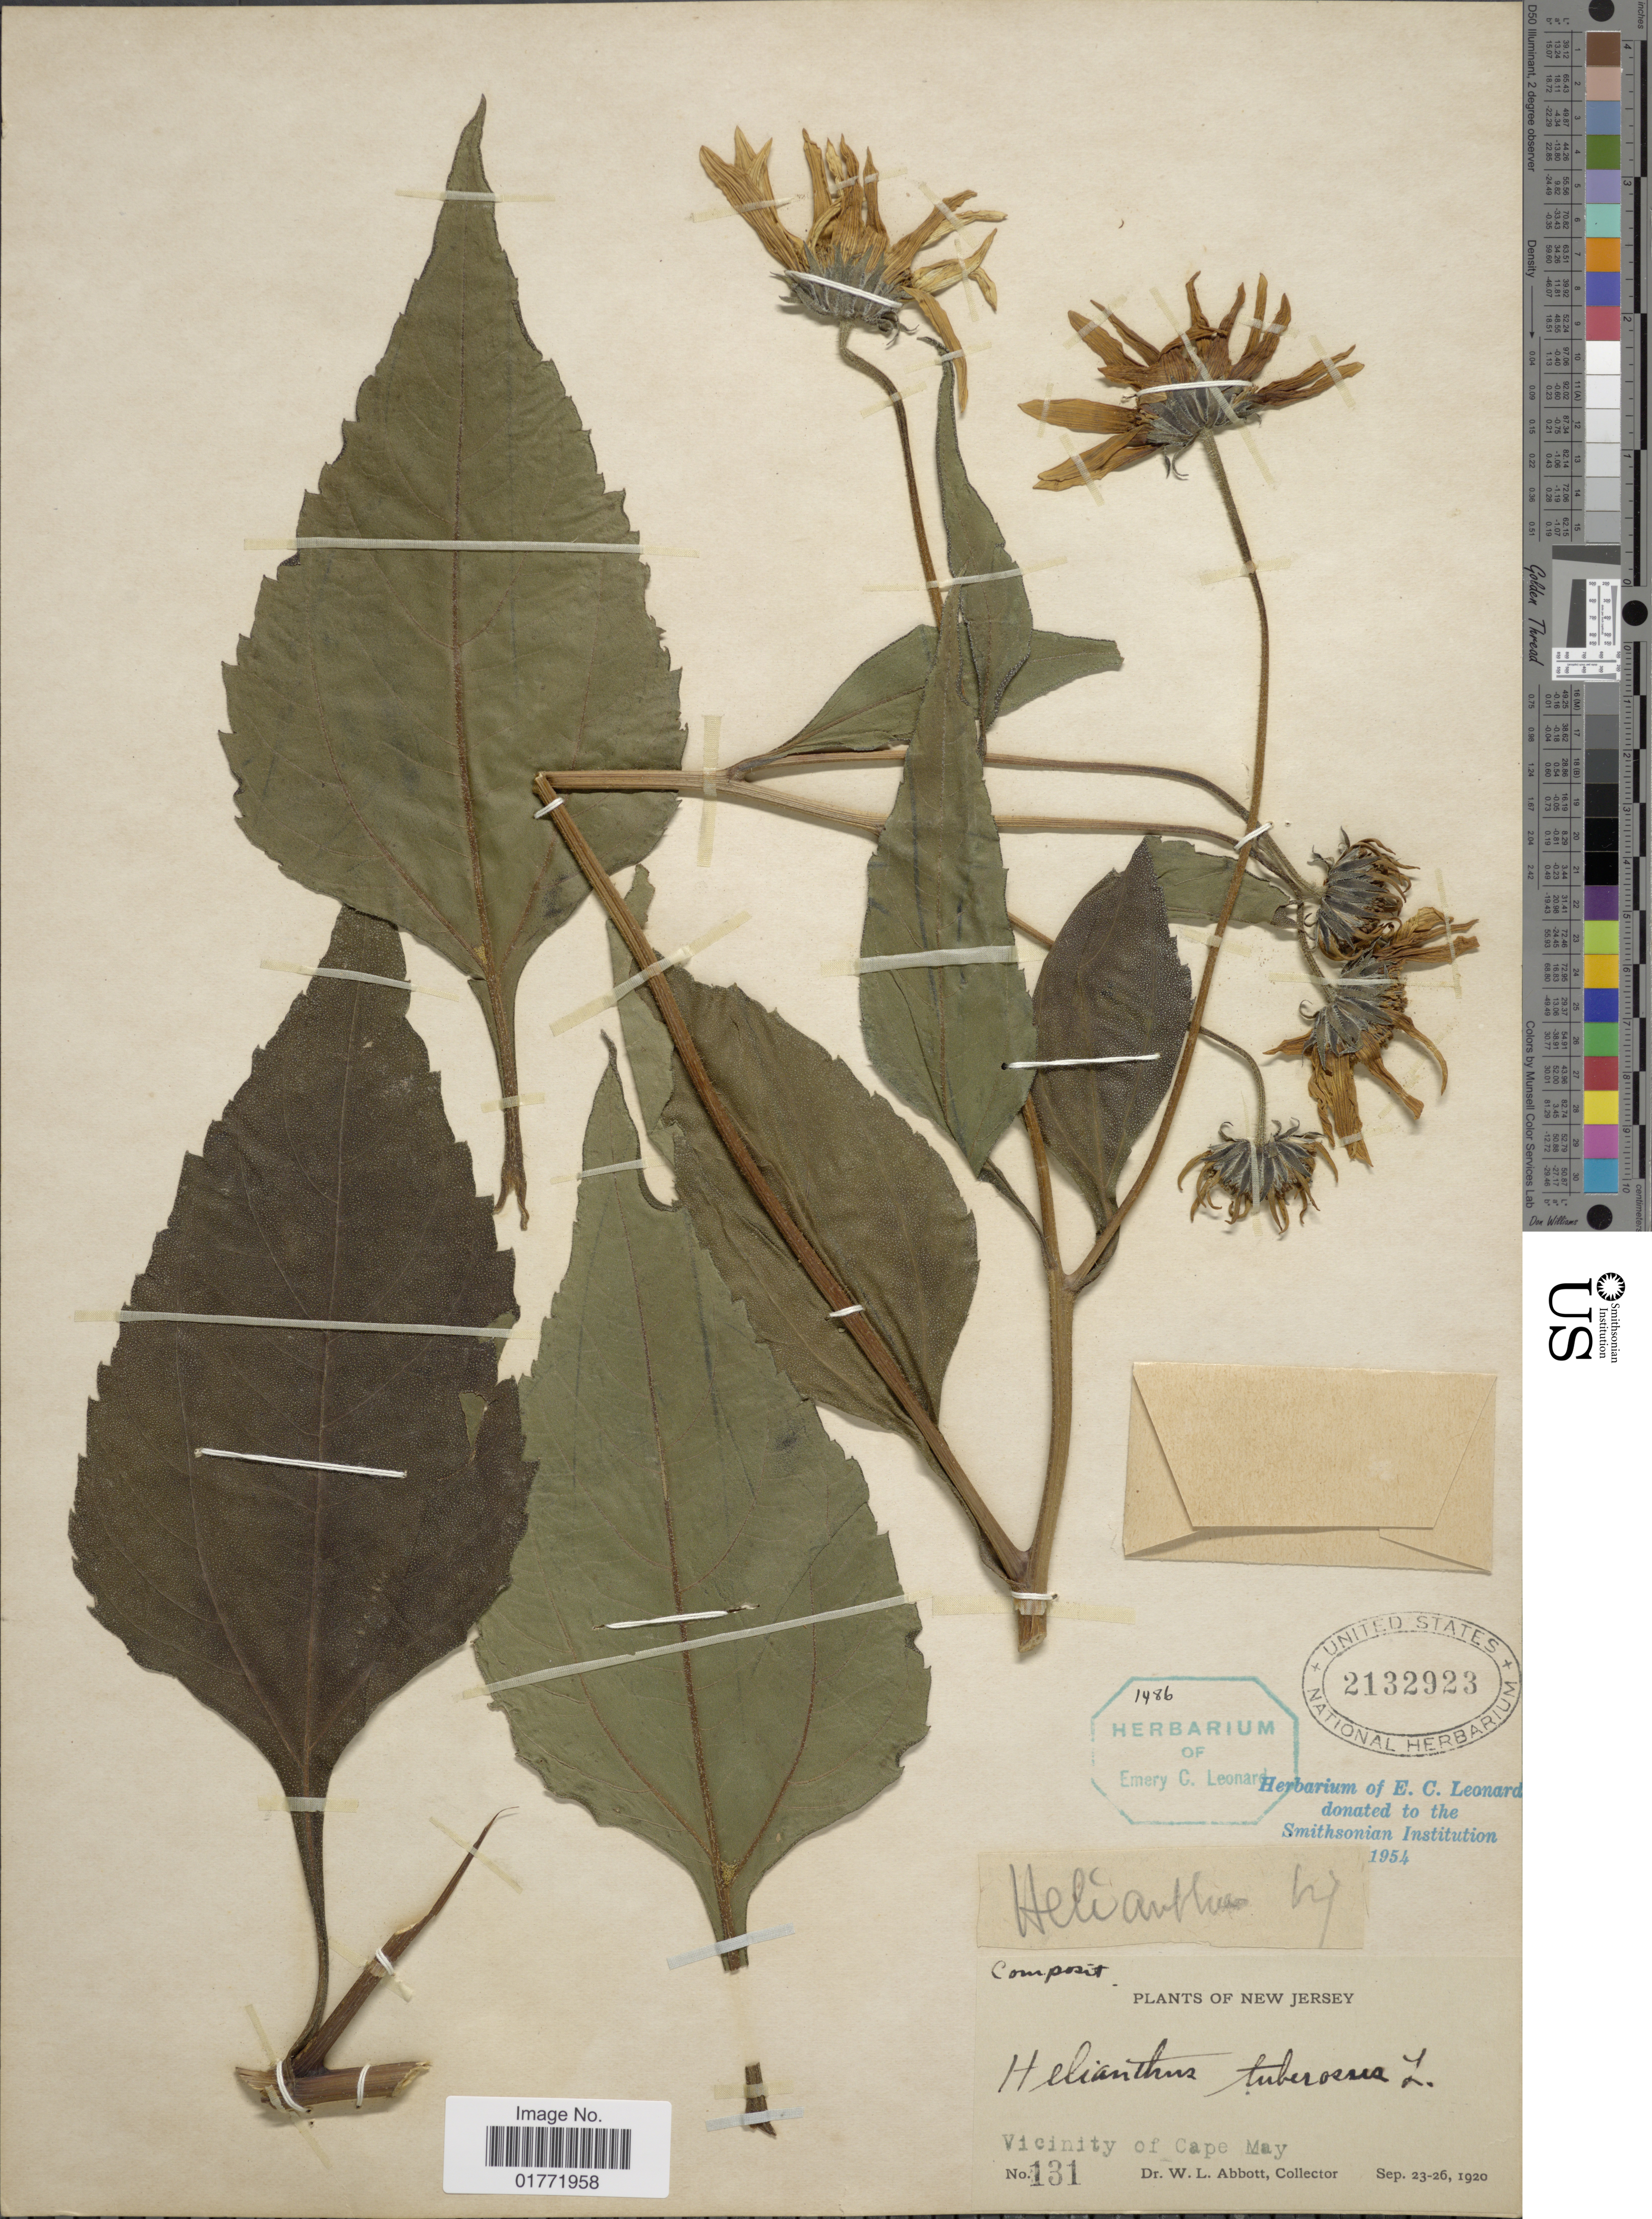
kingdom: Plantae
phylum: Tracheophyta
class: Magnoliopsida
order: Asterales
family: Asteraceae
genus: Helianthus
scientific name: Helianthus tuberosus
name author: L.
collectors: W. L. Abbott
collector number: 131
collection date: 1920-09-23/1920-09-26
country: United States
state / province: New Jersey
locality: New Jersey, Vicinity of Cape May.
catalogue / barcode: US 2132923